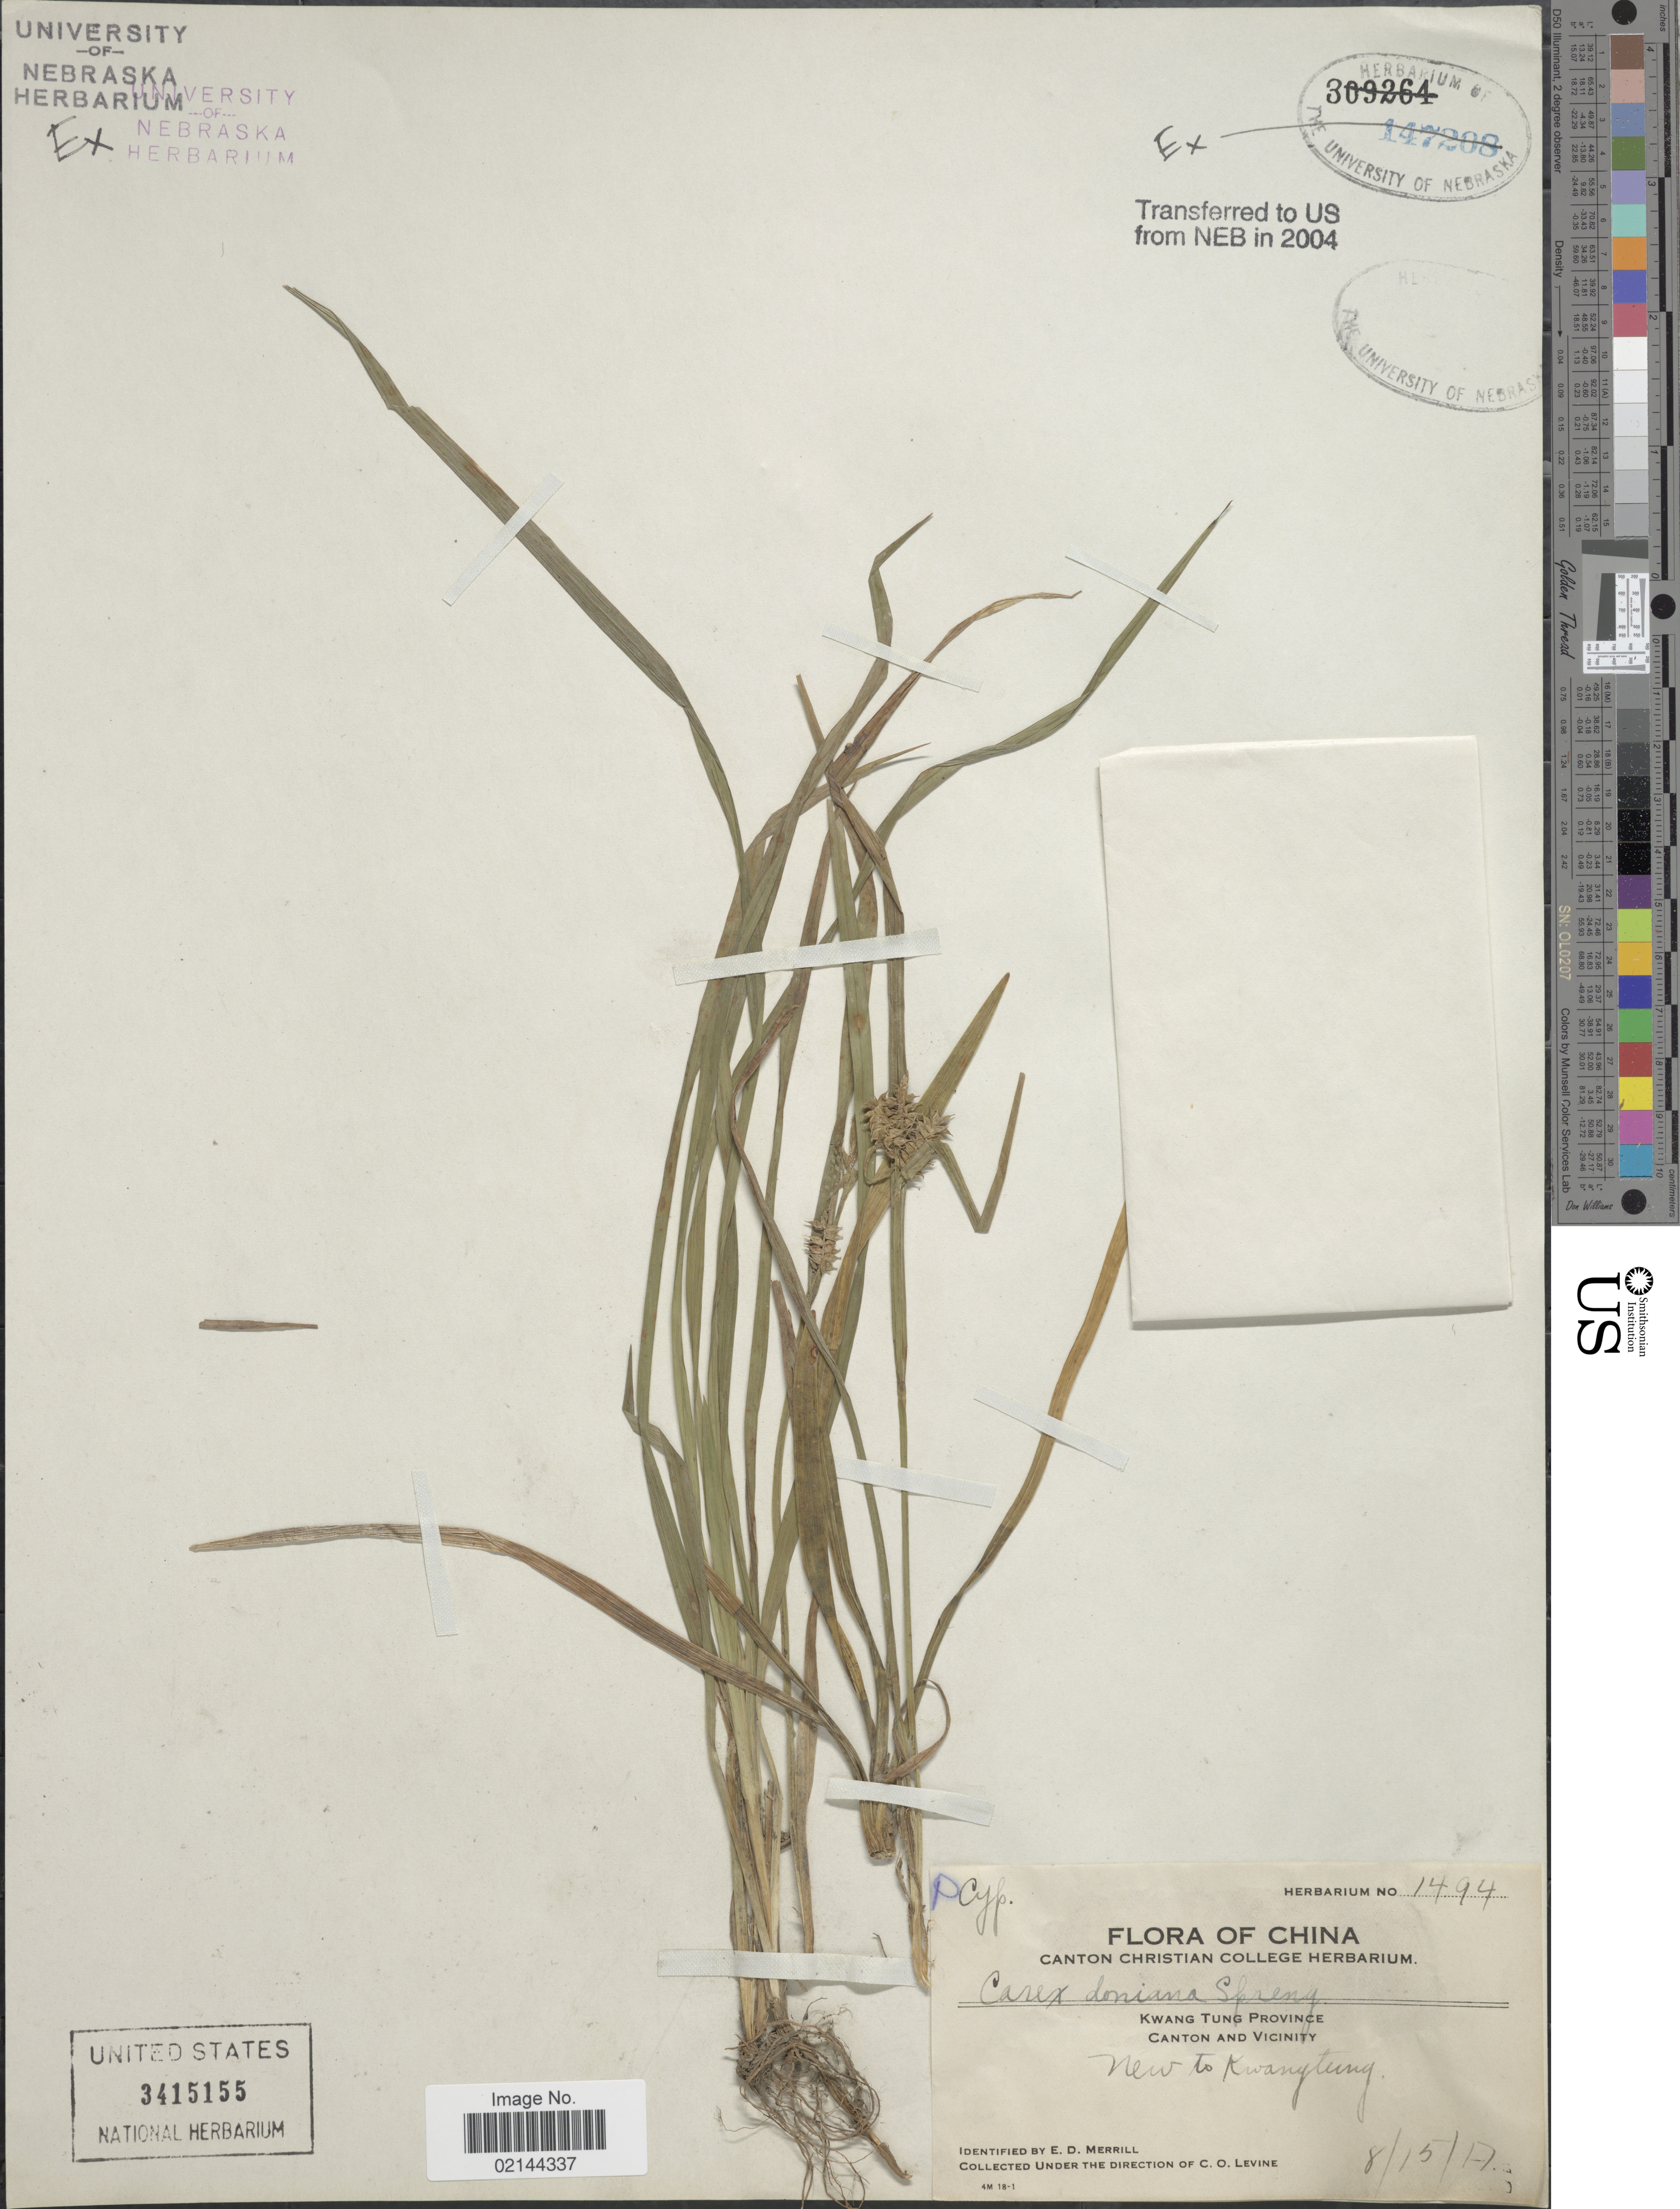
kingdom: Plantae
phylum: Tracheophyta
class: Liliopsida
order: Poales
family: Cyperaceae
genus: Carex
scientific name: Carex doniana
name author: Spreng.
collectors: C. O. Levine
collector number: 1494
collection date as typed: Transcribed d/m/y: 15/8/17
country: China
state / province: Guangdong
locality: Kwangtung Province, Canton and vicinity, New to Kwangtung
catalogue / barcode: US 3415155